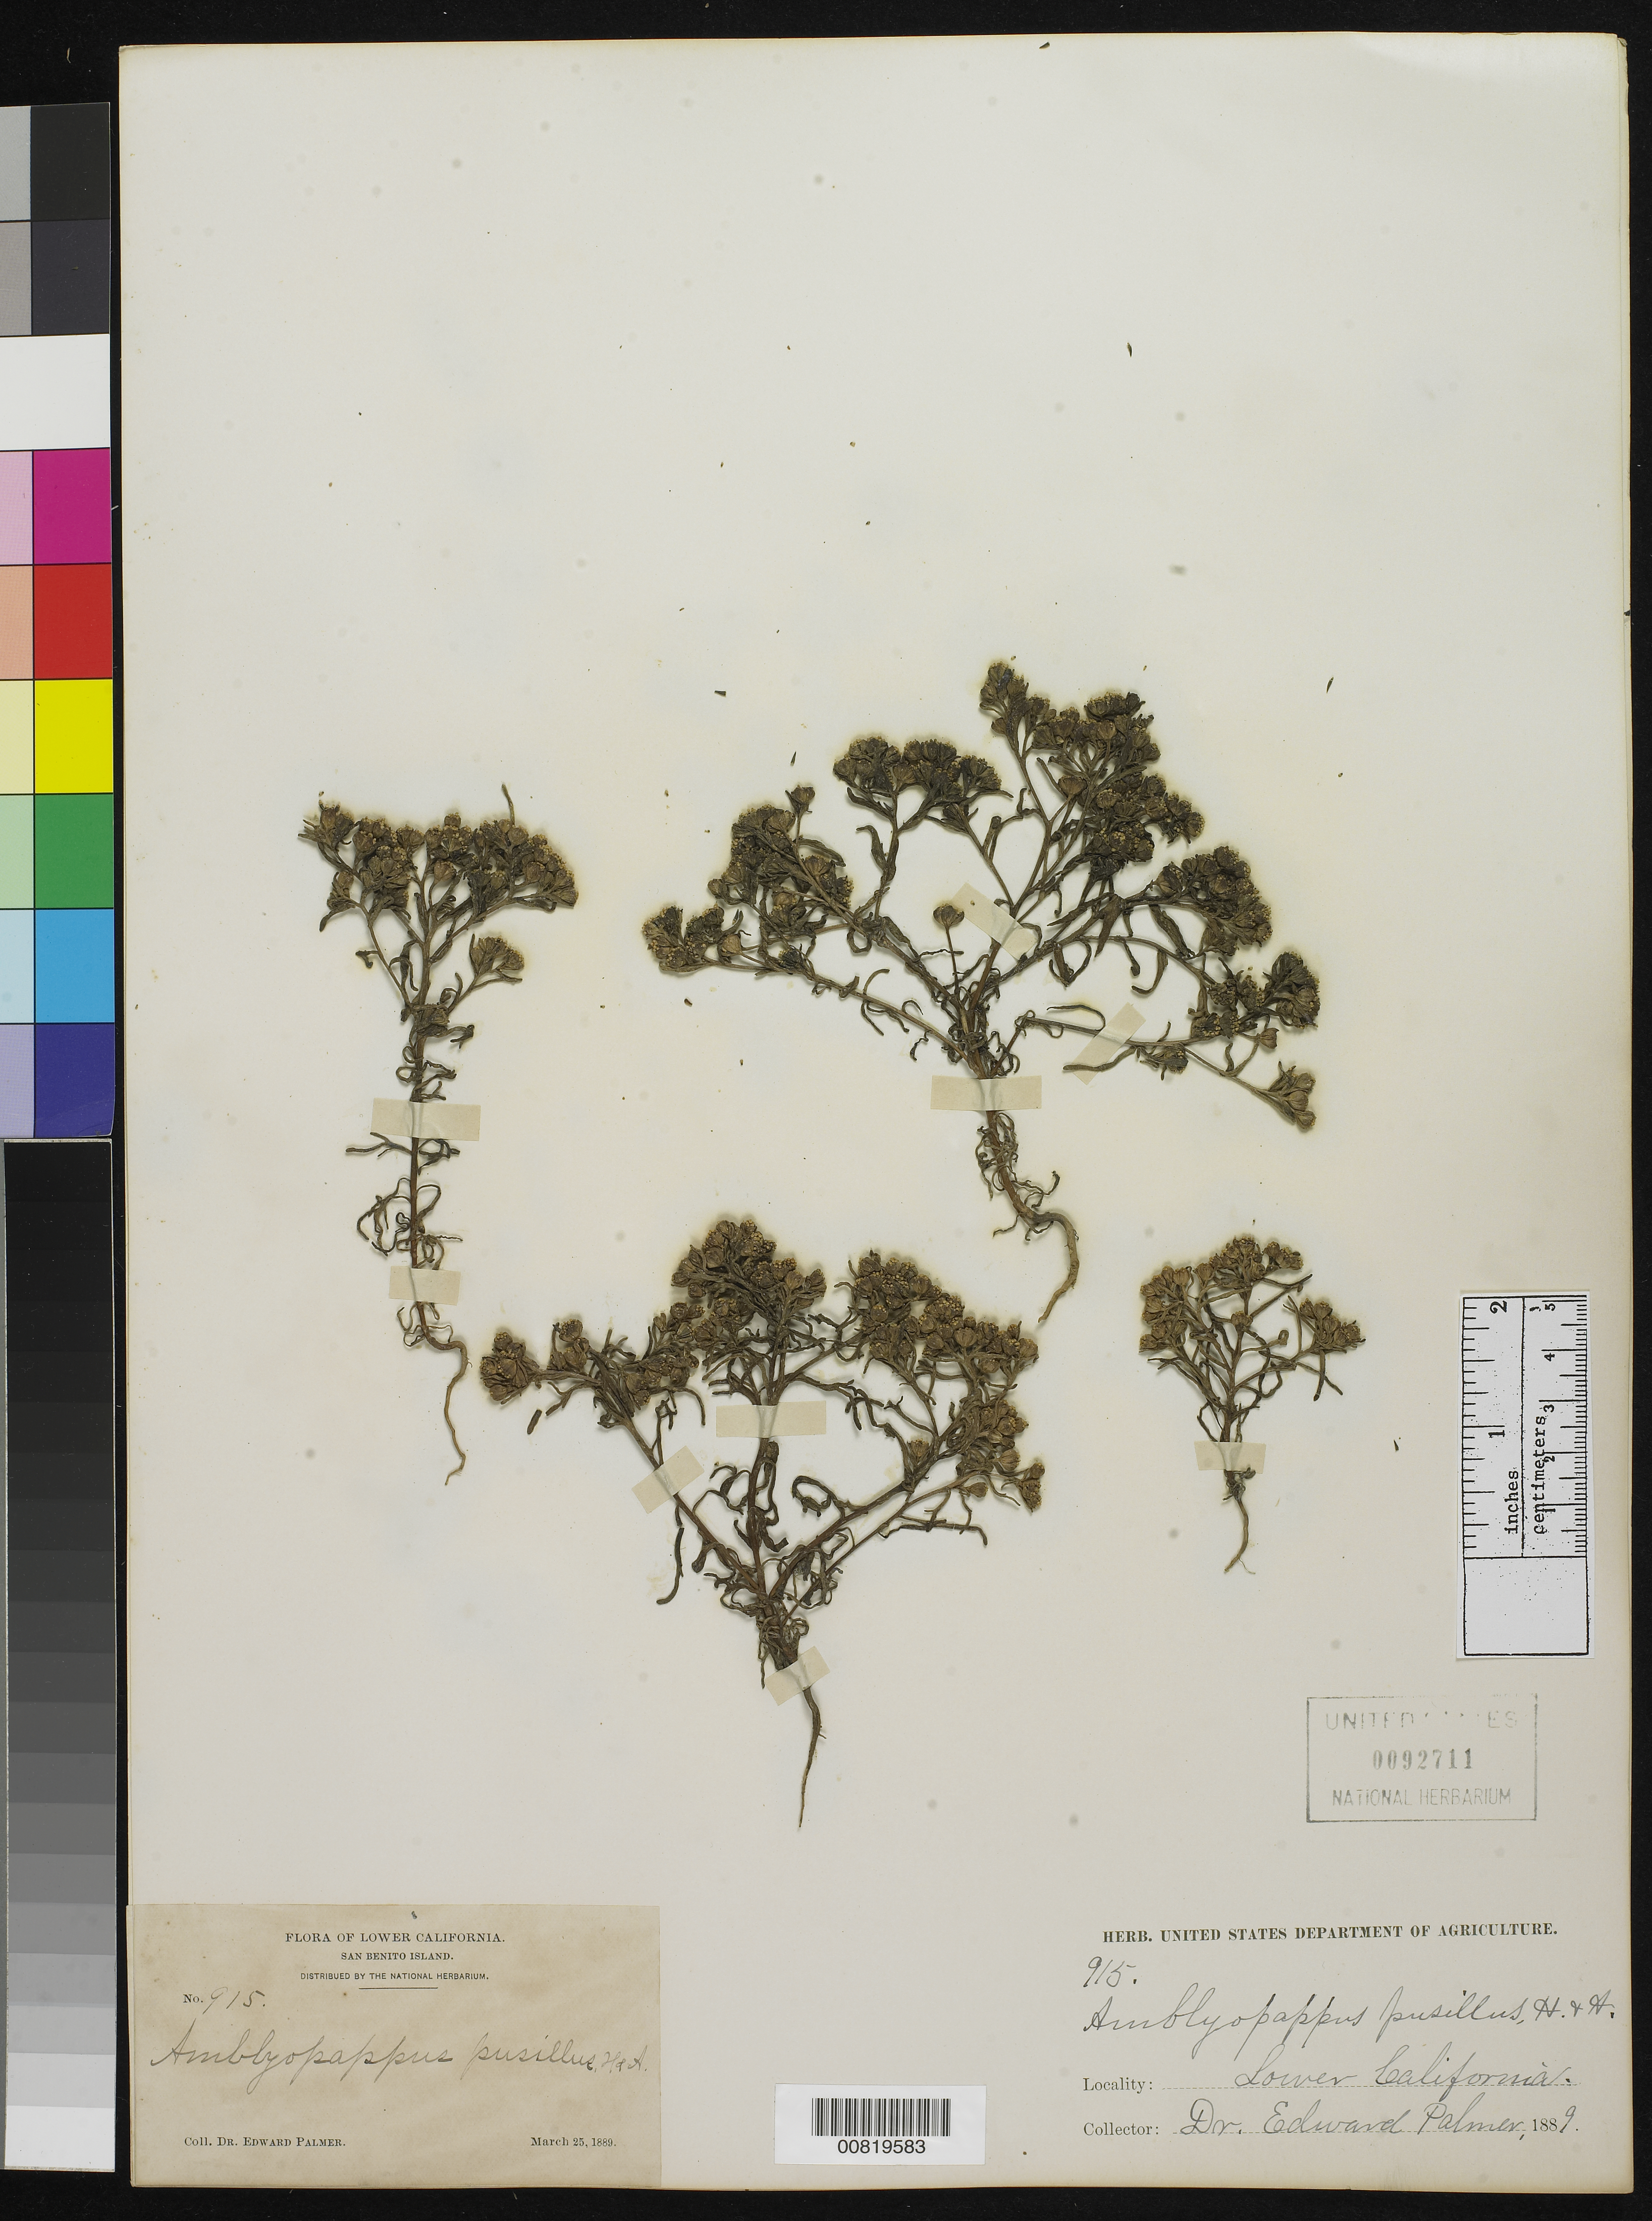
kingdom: Plantae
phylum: Tracheophyta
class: Magnoliopsida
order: Asterales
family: Asteraceae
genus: Amblyopappus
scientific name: Amblyopappus pusillus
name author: Hook. & Arn.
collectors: E. Palmer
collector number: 915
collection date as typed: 25 Mar 1889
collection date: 1889-03-25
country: Mexico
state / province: Baja California Norte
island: San Benito I.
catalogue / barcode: US 92711